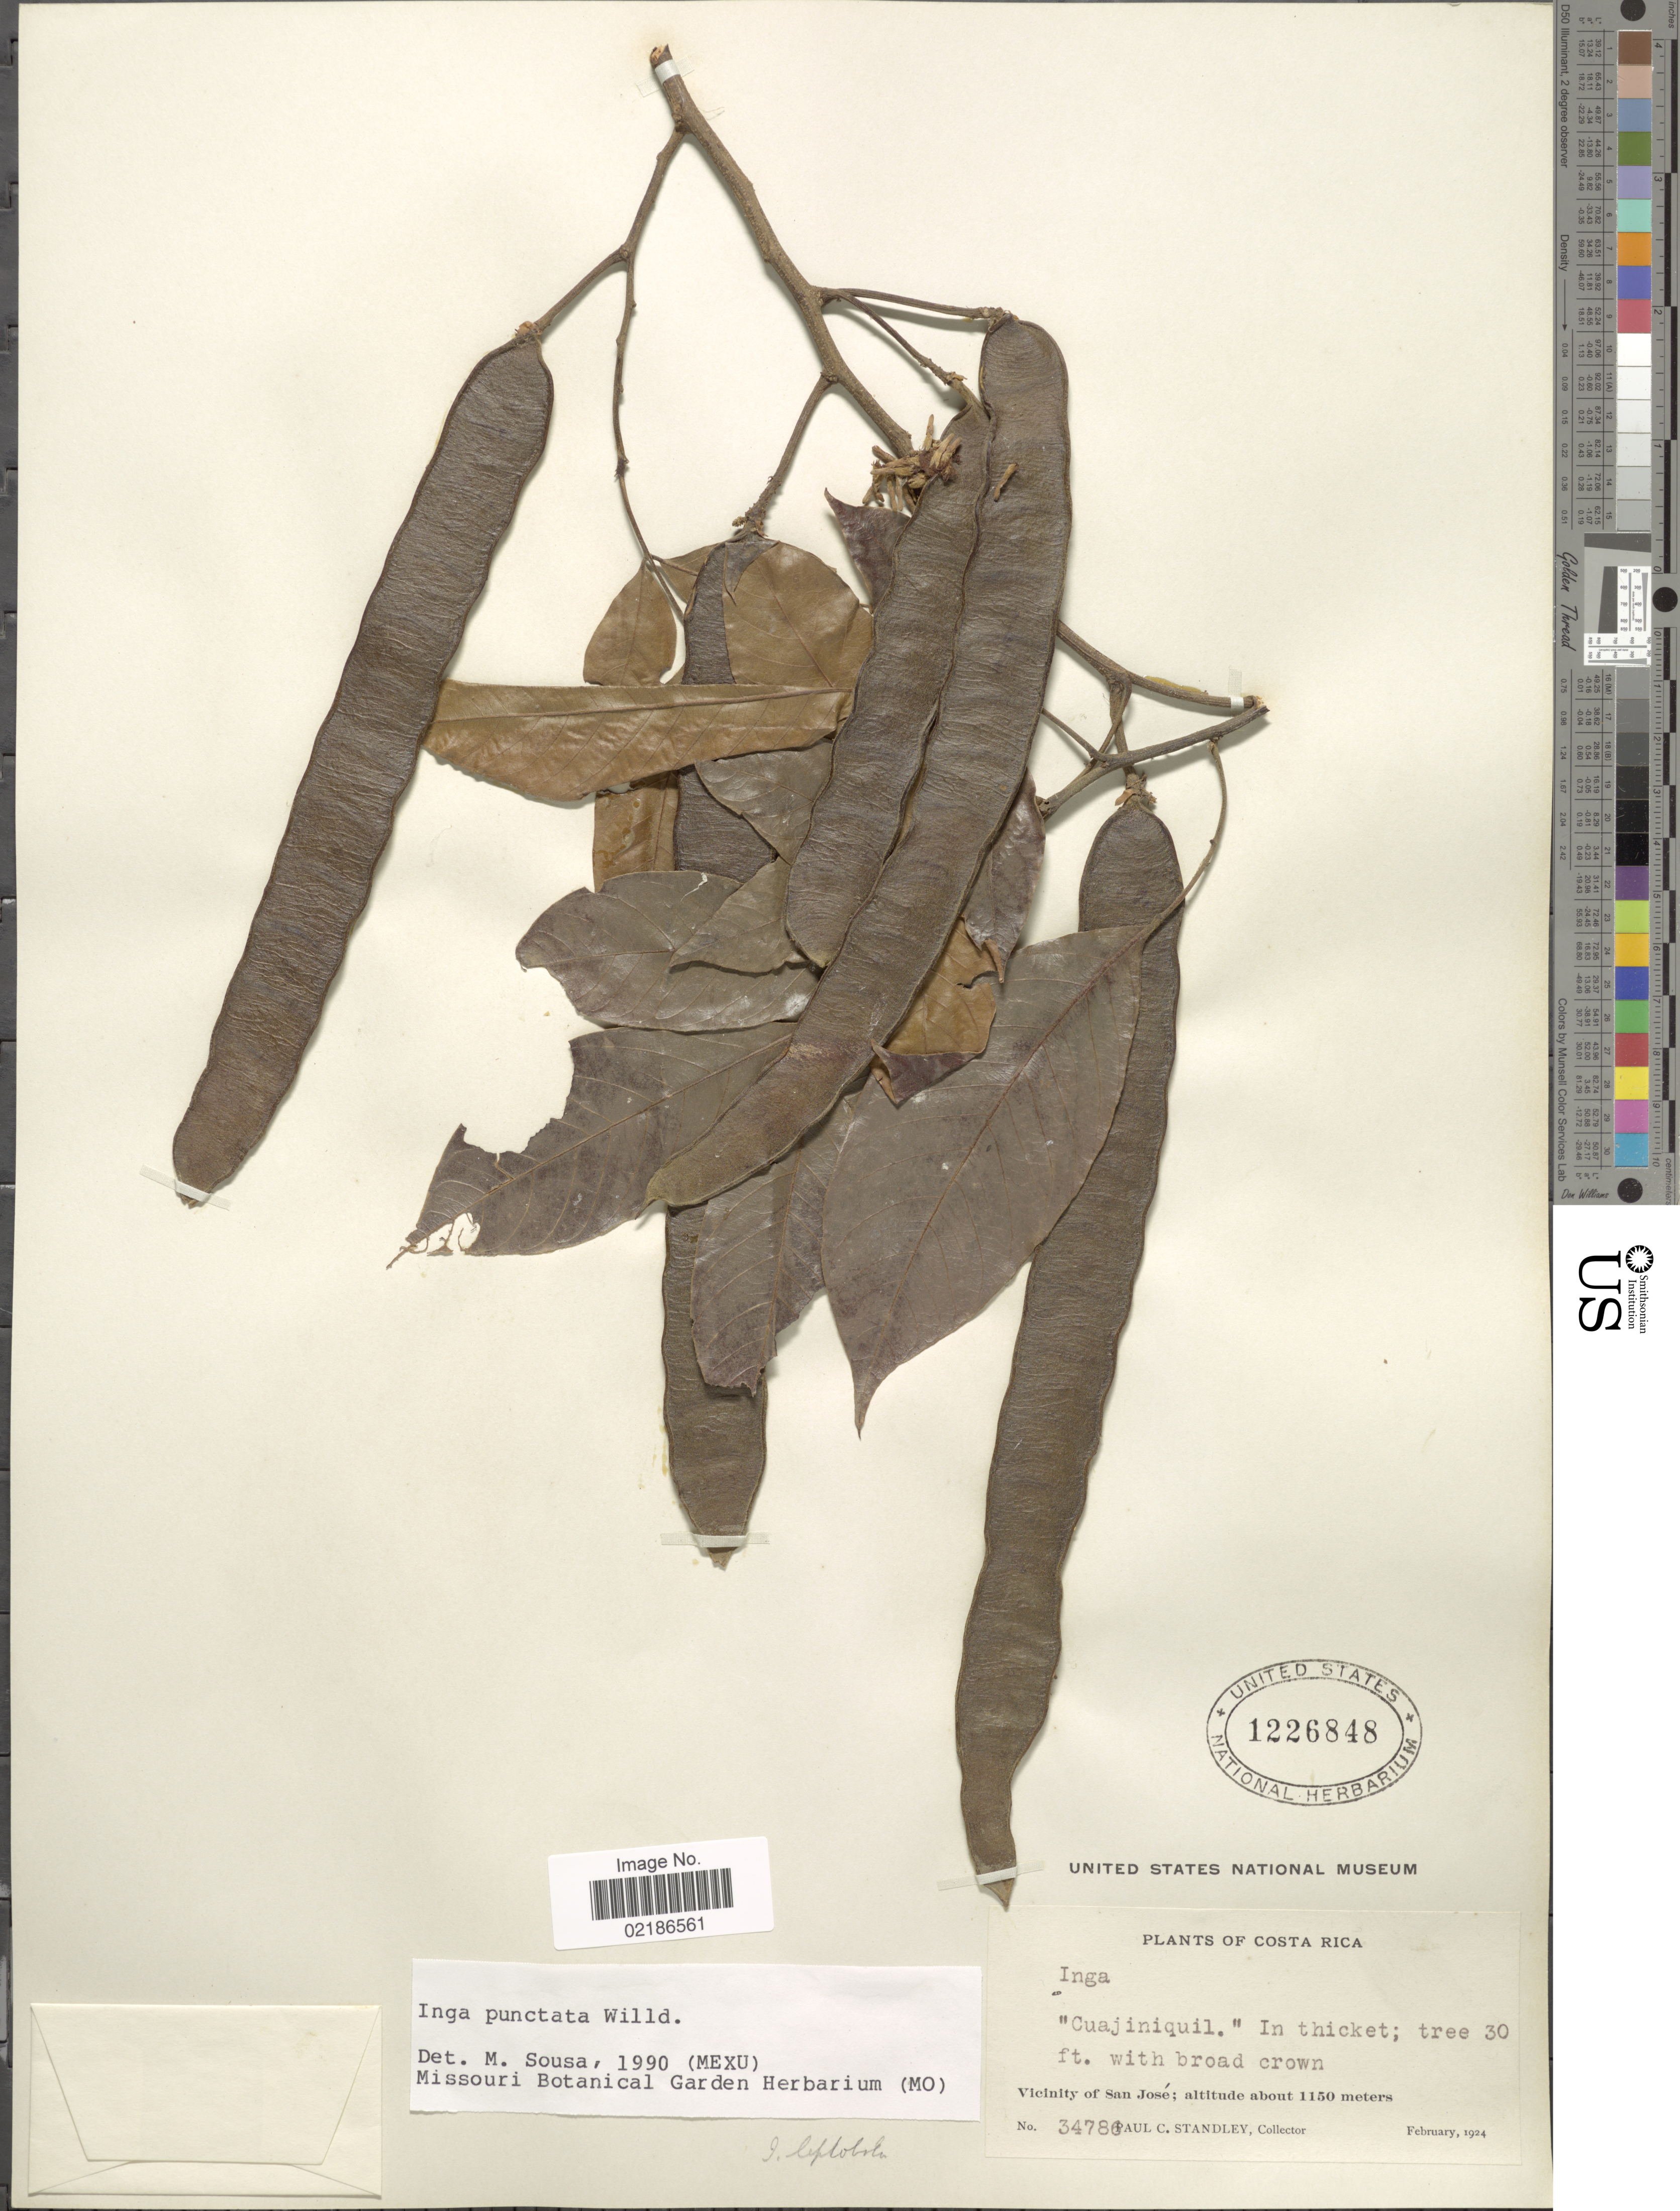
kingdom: Plantae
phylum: Tracheophyta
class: Magnoliopsida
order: Fabales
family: Fabaceae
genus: Inga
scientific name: Inga punctata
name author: Willd.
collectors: P. C. Standley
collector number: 34786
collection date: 1924-02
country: Costa Rica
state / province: San José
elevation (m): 1150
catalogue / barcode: US 1226848